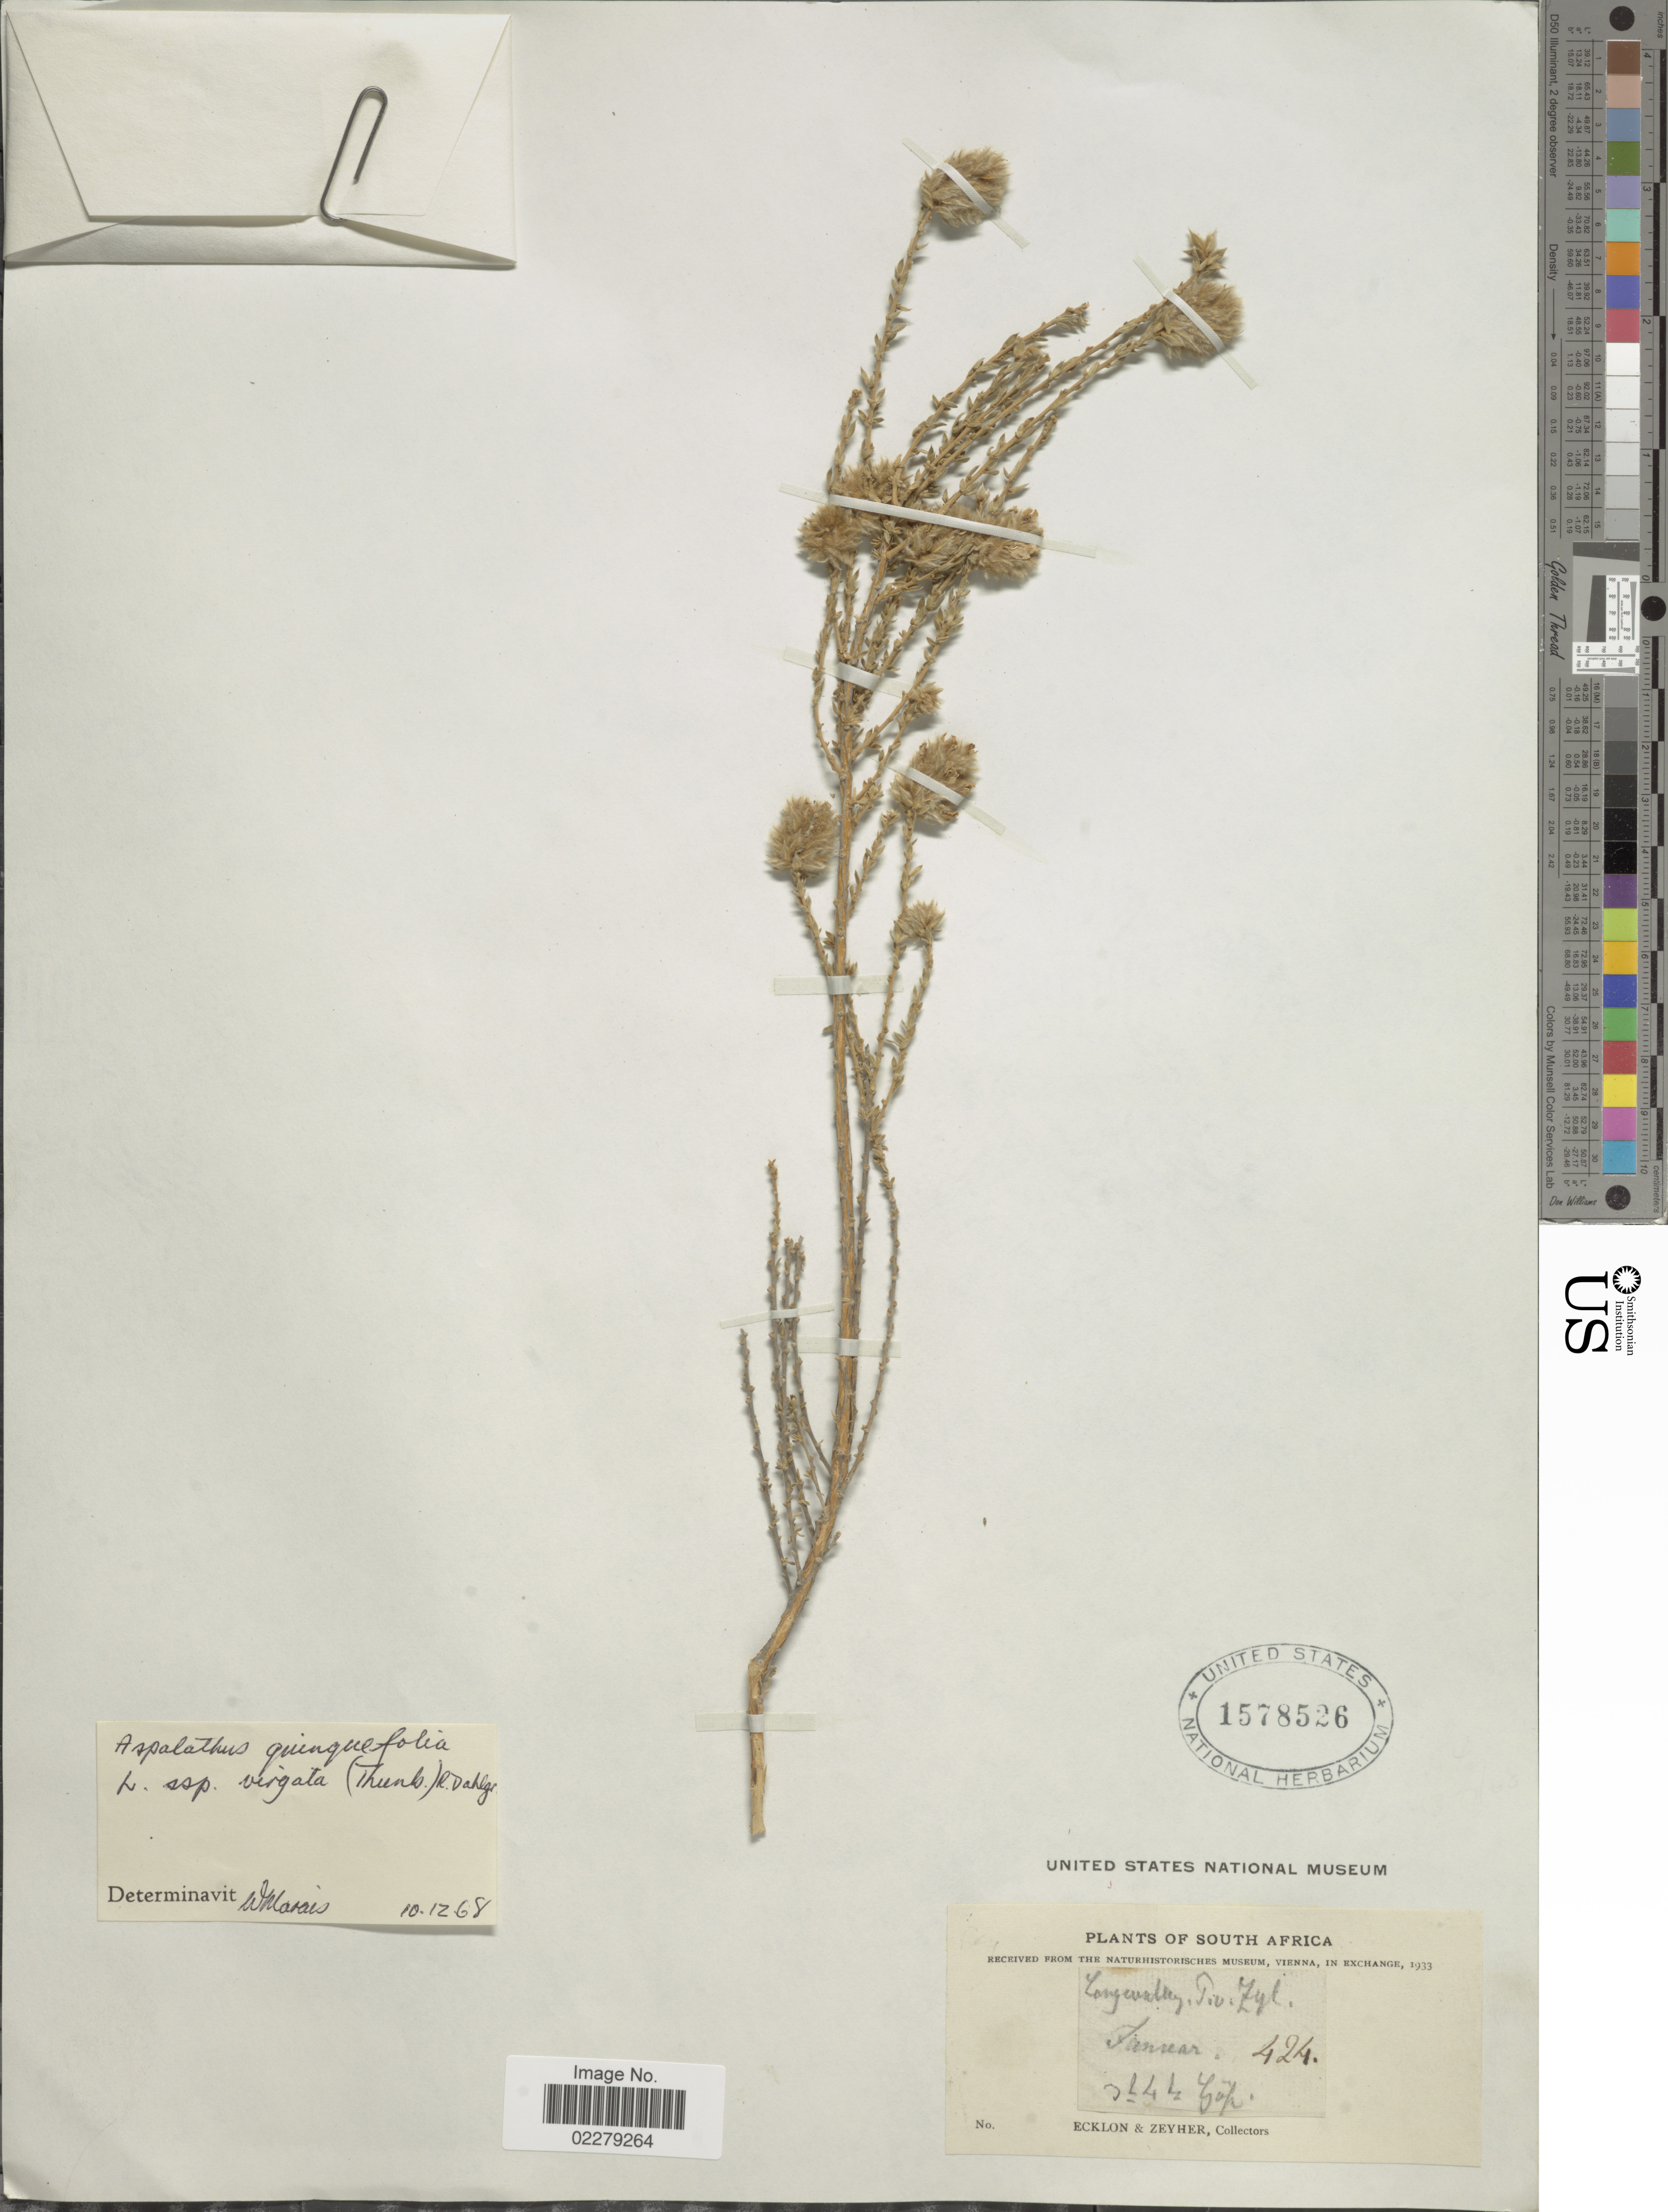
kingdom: Plantae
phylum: Tracheophyta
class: Magnoliopsida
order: Fabales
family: Fabaceae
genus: Aspalathus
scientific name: Aspalathus quinquefolia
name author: L.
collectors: -. Ecklon & -. Zeyher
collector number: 424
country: South Africa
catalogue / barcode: US 1578526